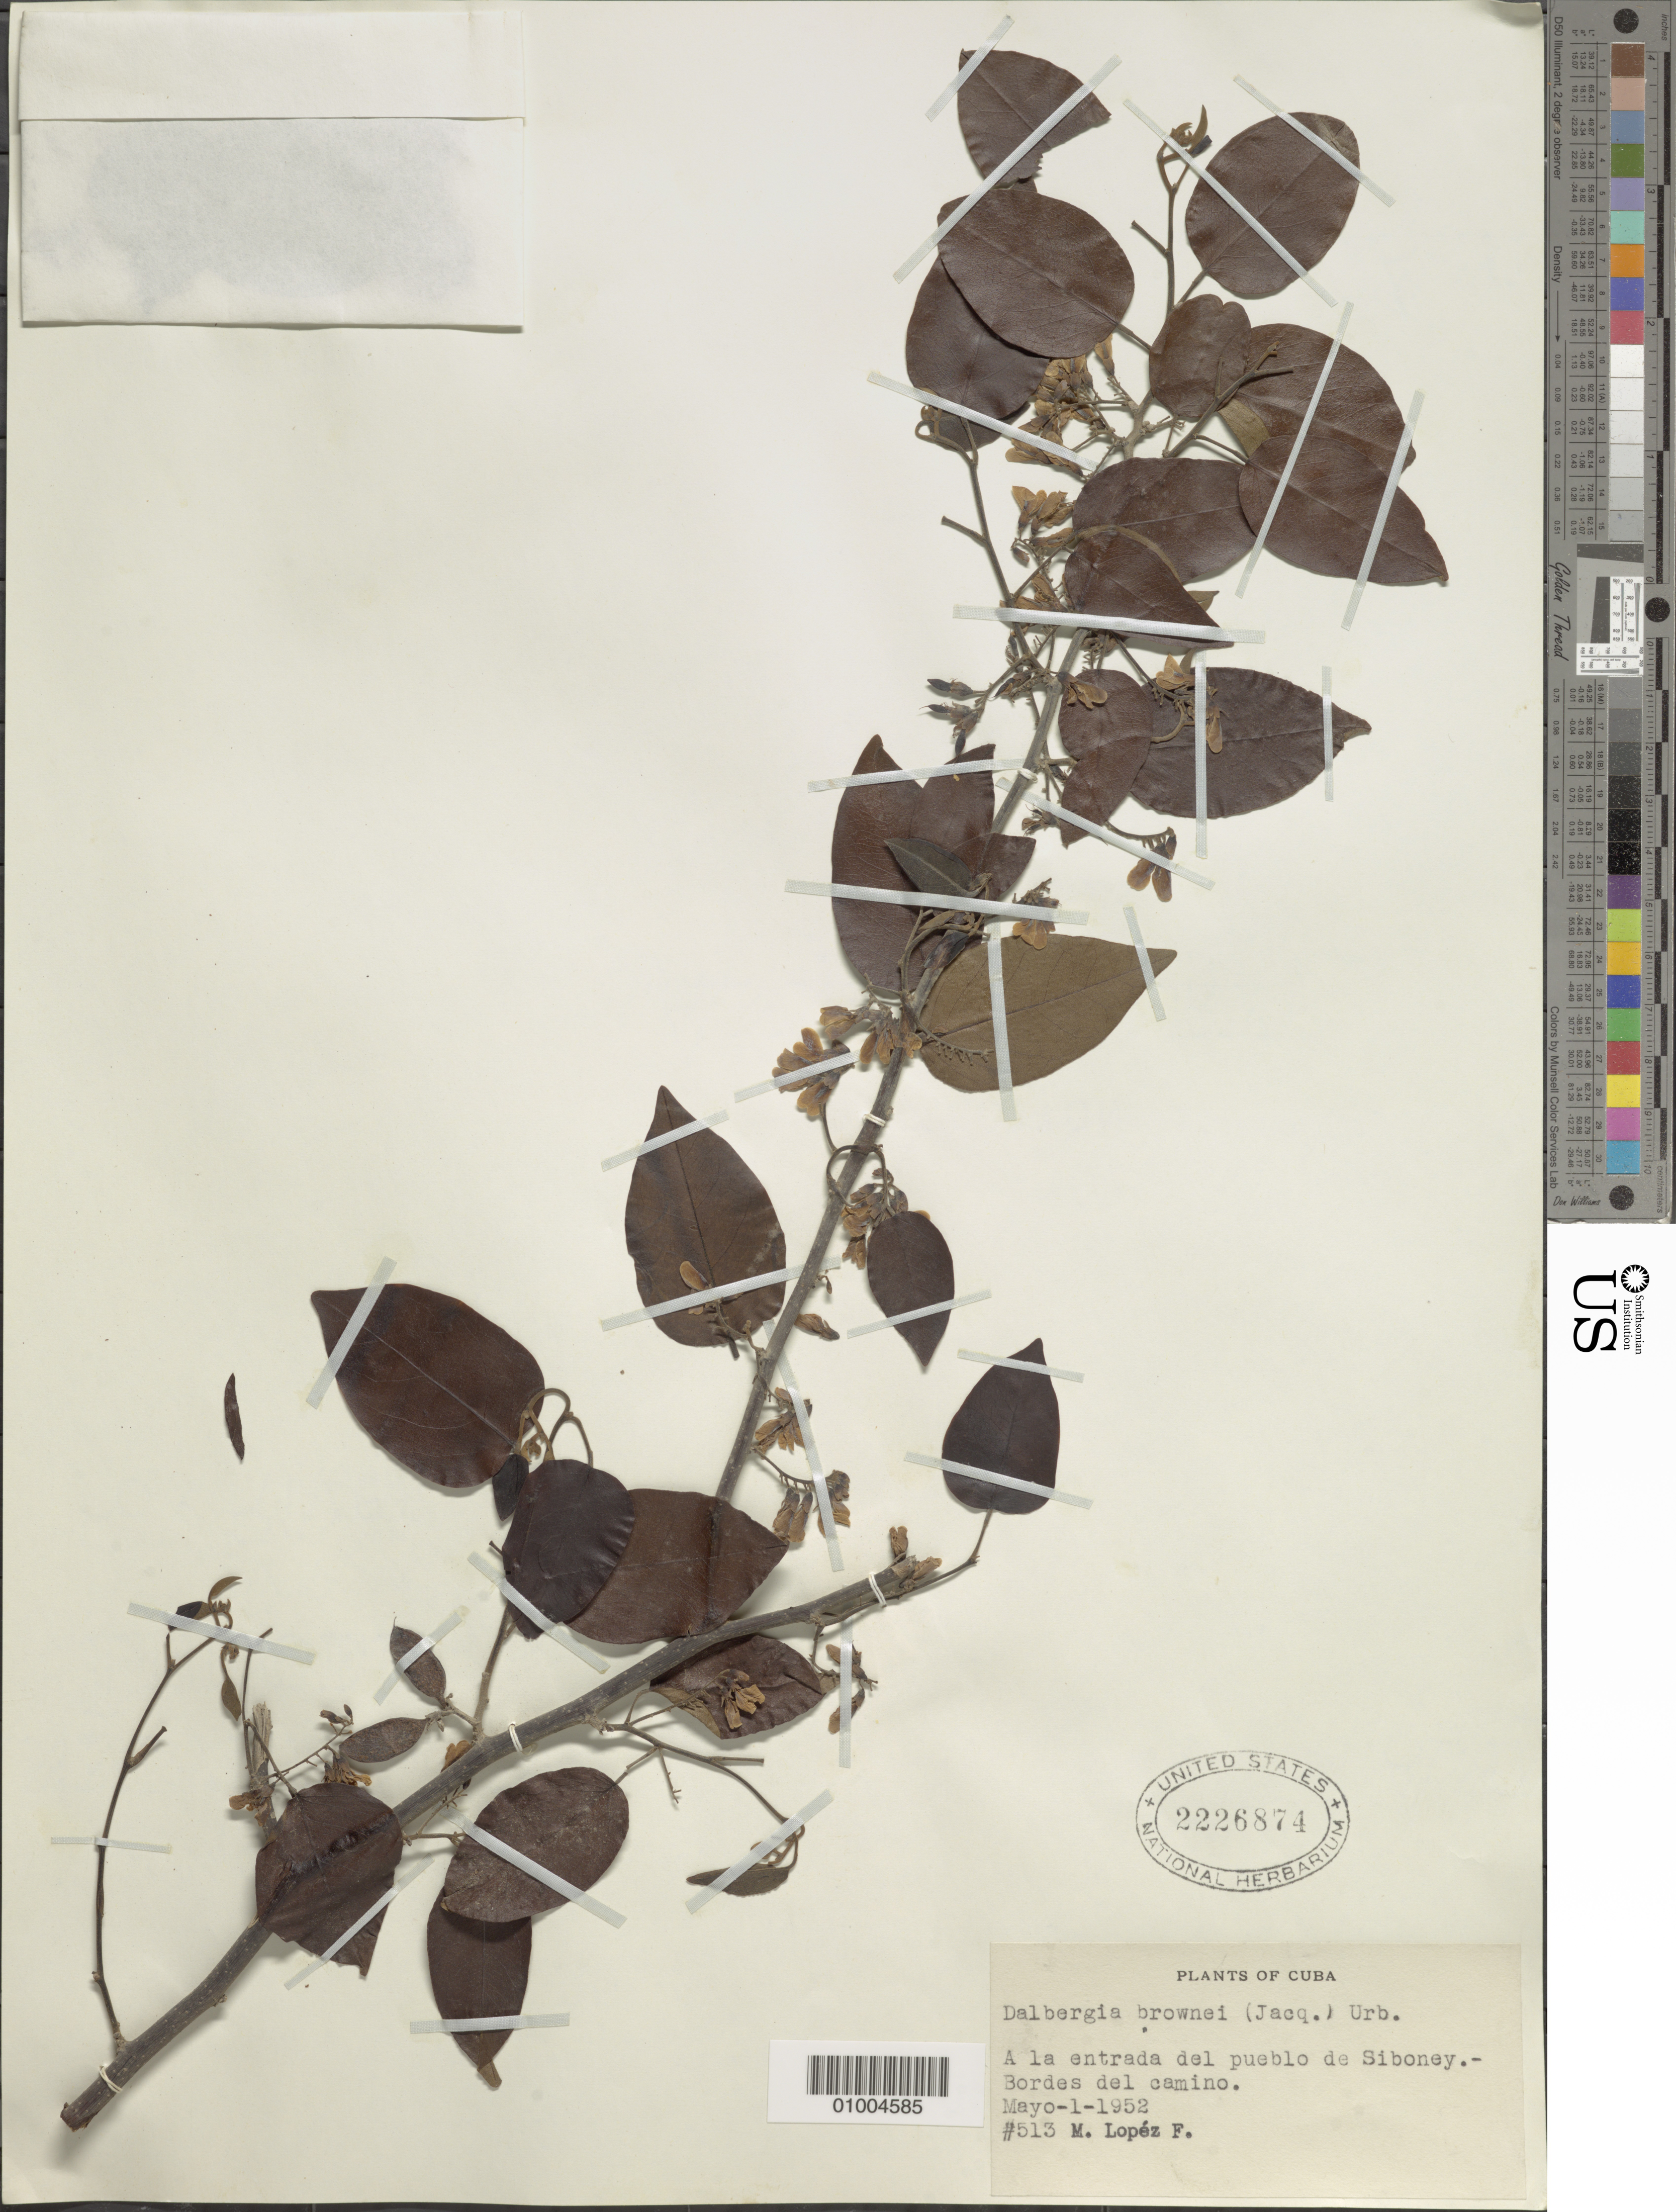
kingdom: Plantae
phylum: Tracheophyta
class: Magnoliopsida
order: Fabales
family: Fabaceae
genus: Dalbergia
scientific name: Dalbergia brownei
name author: (Jacq.) Schinz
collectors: M. López Figueiras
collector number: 513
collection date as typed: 01 May 1952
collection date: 1952-05-01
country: Cuba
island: Cuba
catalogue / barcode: US 2226874